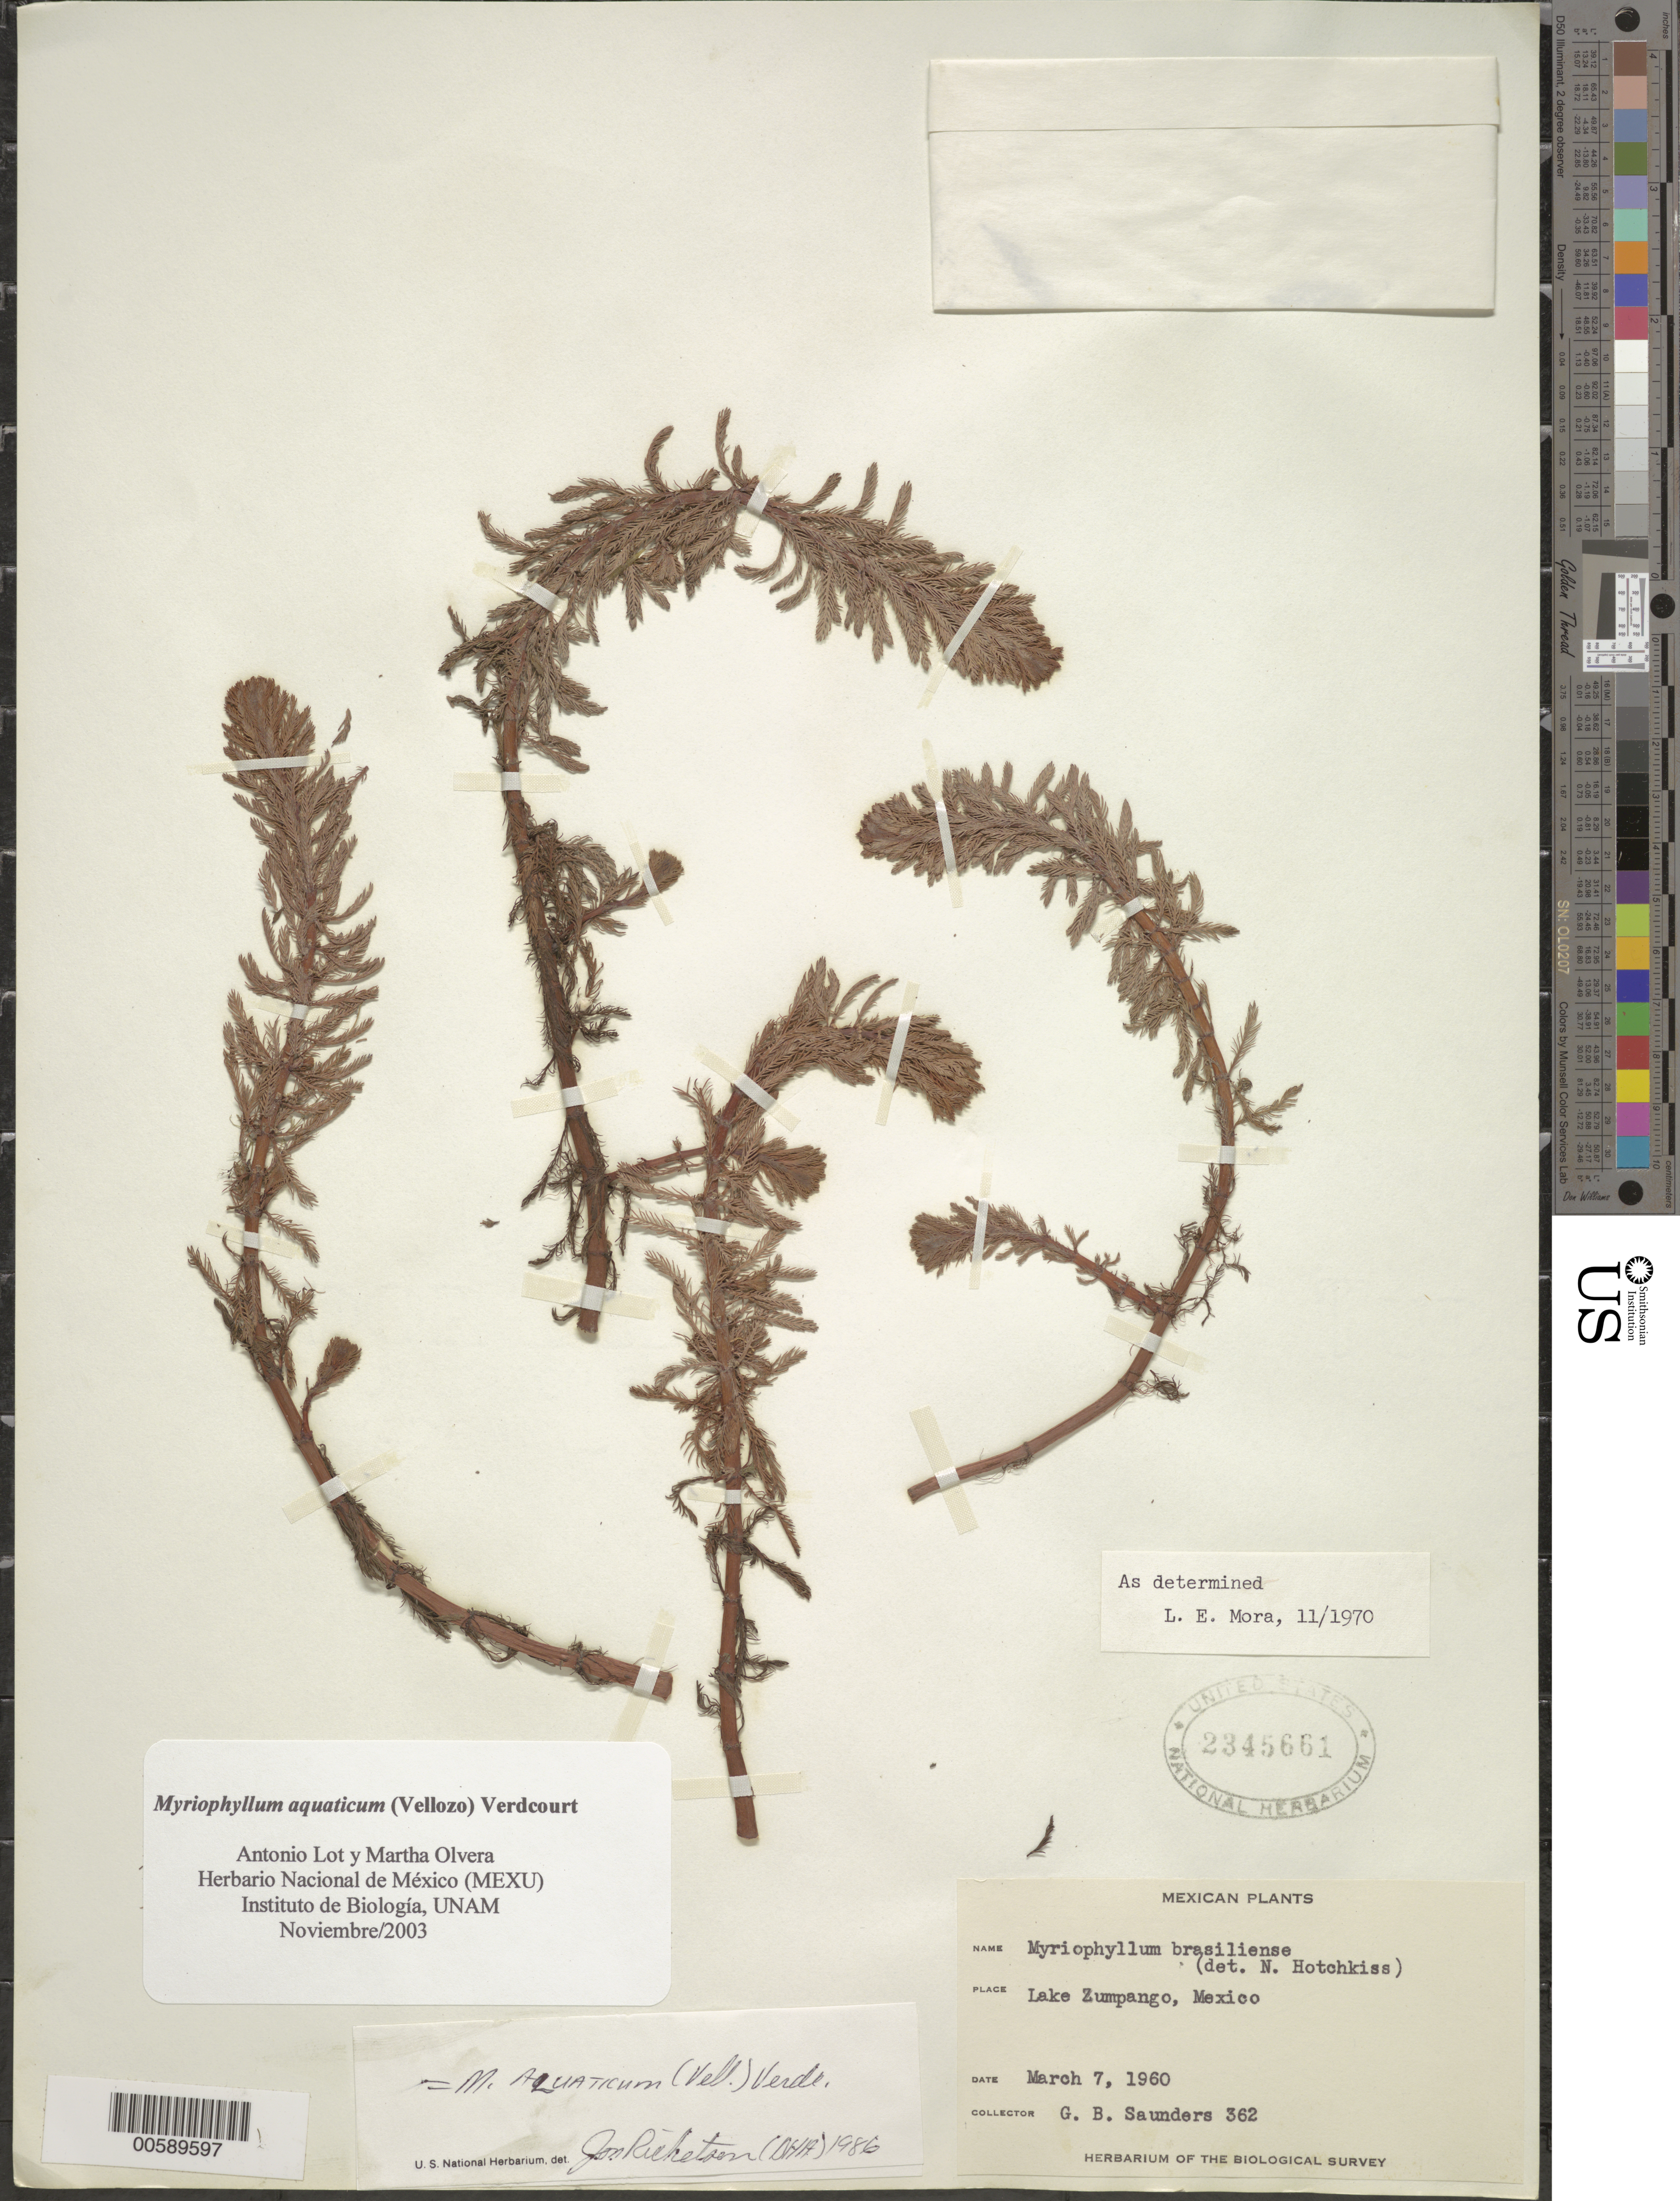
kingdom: Plantae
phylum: Tracheophyta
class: Magnoliopsida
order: Saxifragales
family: Haloragaceae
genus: Myriophyllum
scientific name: Myriophyllum aquaticum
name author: (Vell.) Verdc.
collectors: G. B. Saunders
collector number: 362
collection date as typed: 07 Mar 1960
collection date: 1960-03-07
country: Mexico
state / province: México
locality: Lake Zumpango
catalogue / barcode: US 2345661